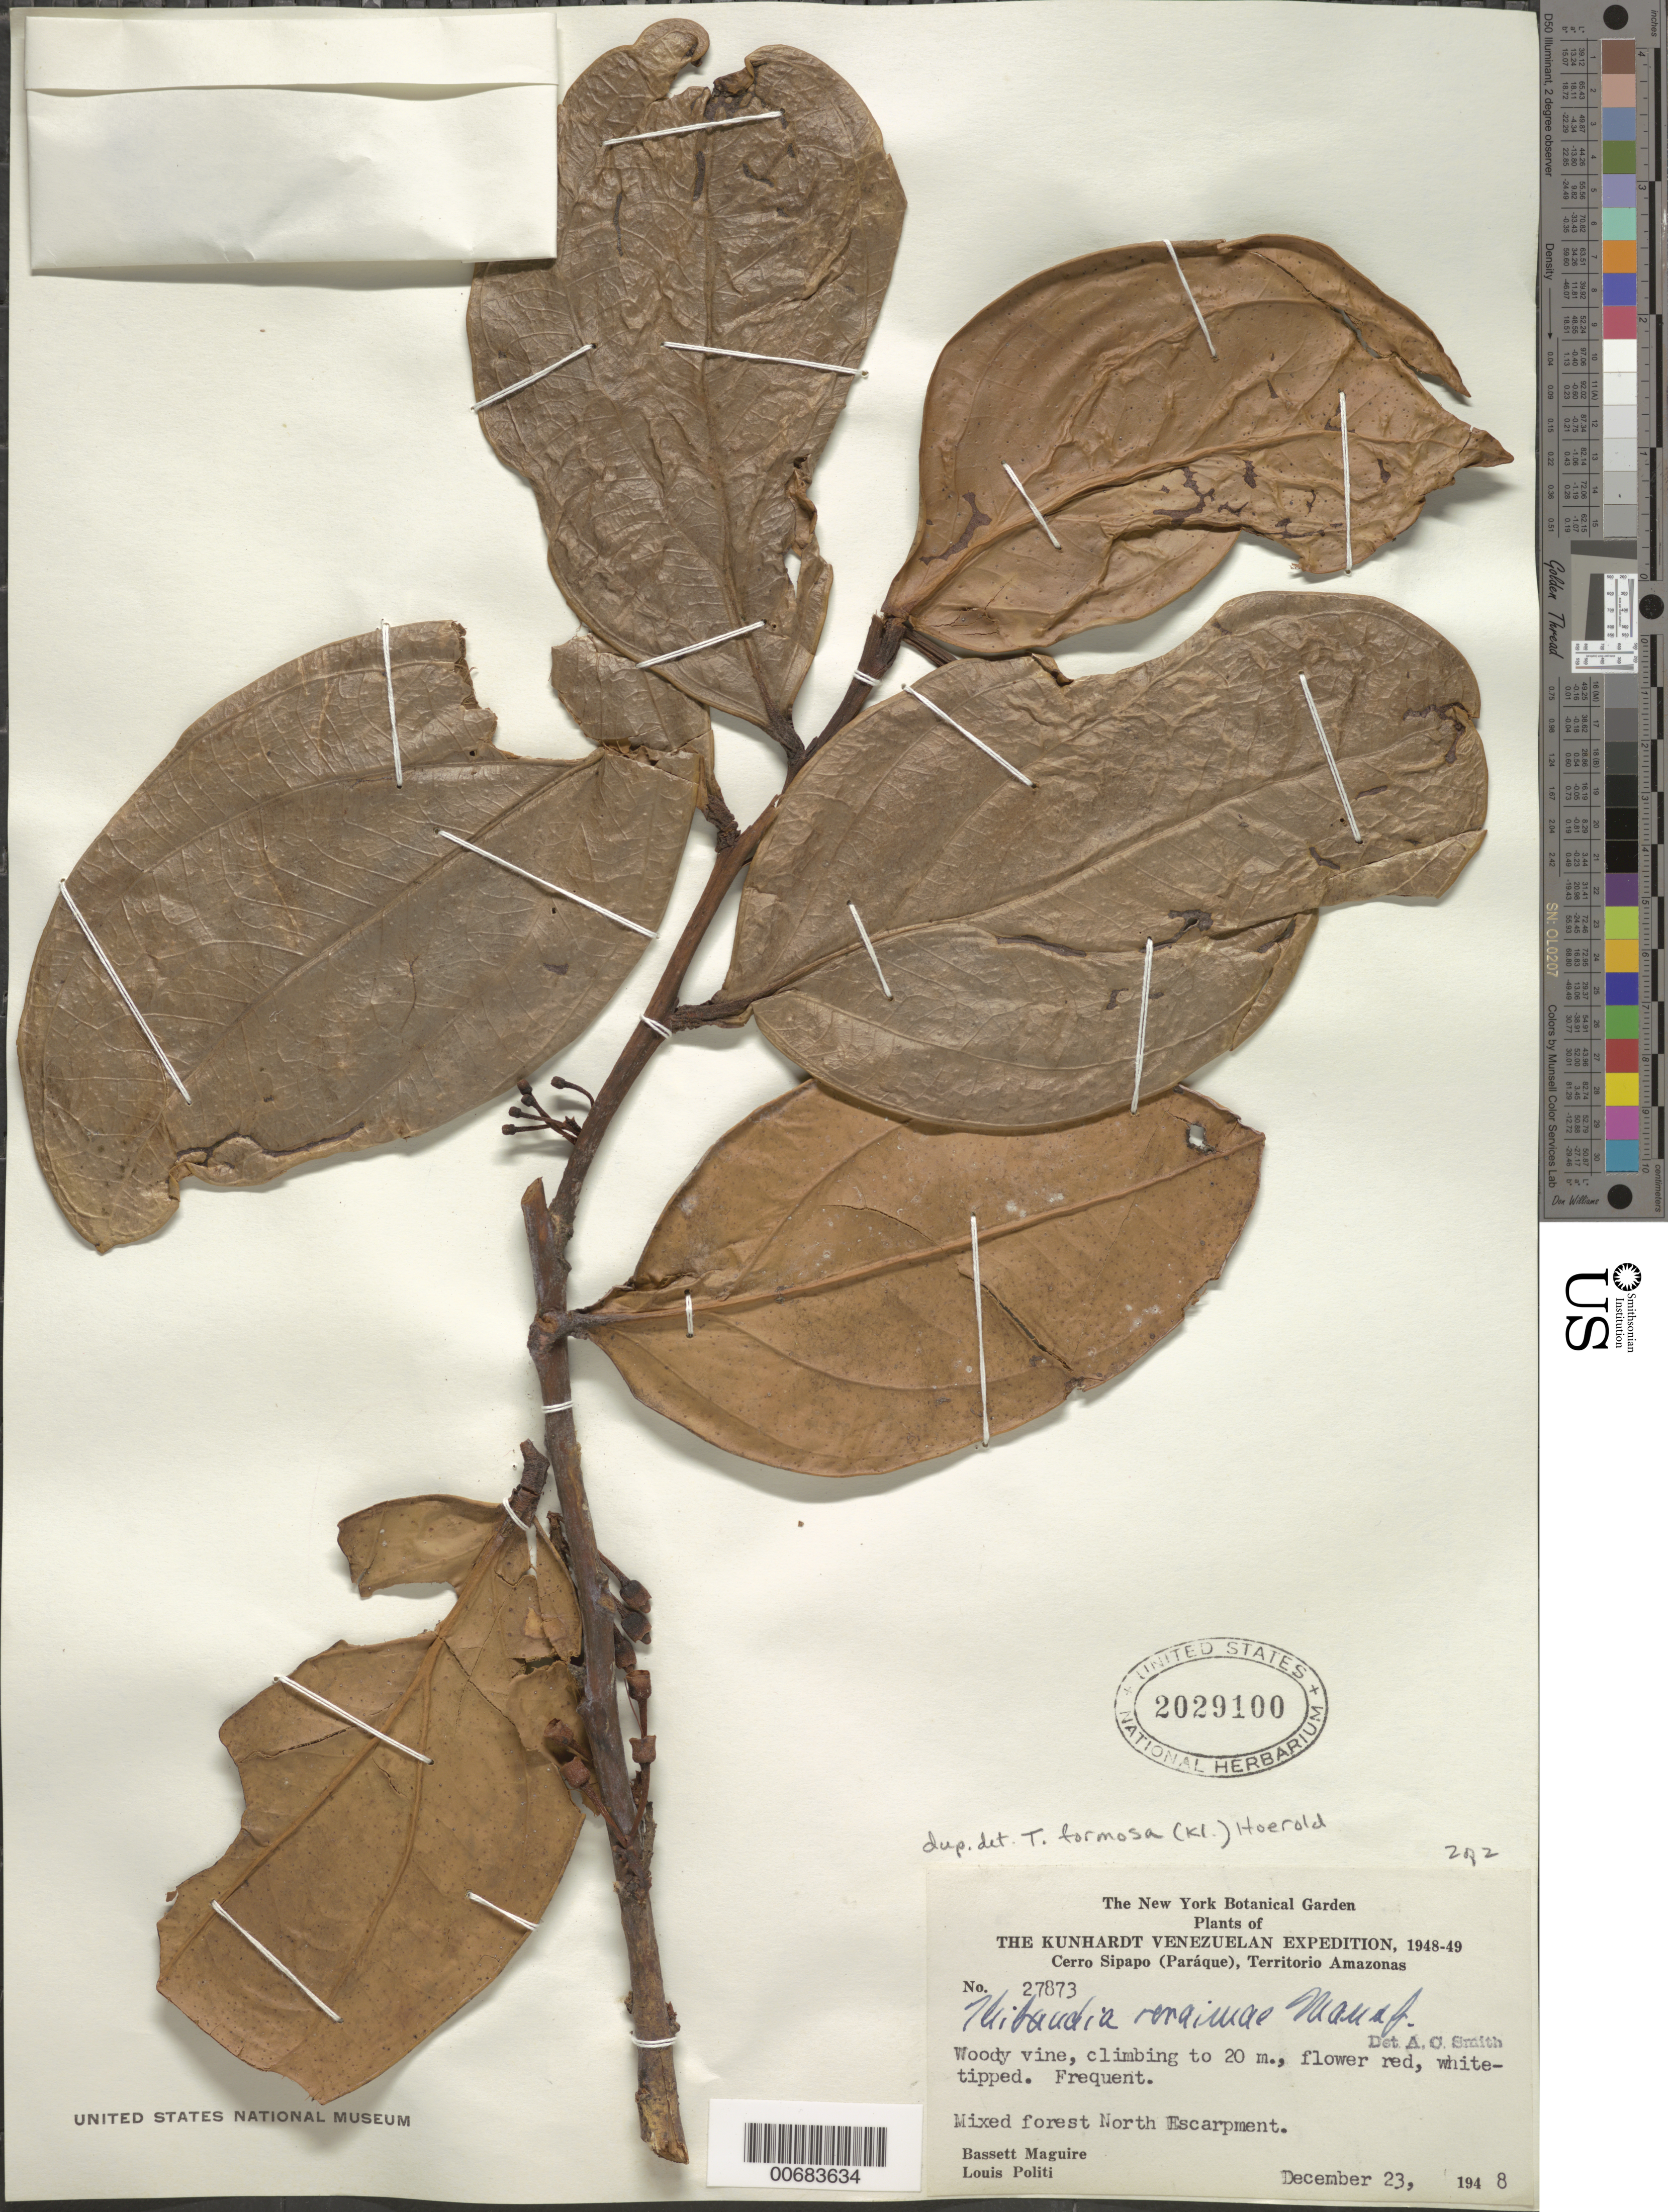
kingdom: Plantae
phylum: Tracheophyta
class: Magnoliopsida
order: Ericales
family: Ericaceae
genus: Thibaudia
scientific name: Thibaudia formosa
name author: (Klotzsch) Hoerold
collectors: B. Maguire & L. Politi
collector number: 27873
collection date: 1948-12-23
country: Venezuela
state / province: Amazonas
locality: Cerro Sipapo (Paráque), Territorio Amazonas. Mixed forest North Escarpment.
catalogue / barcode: US 2029100